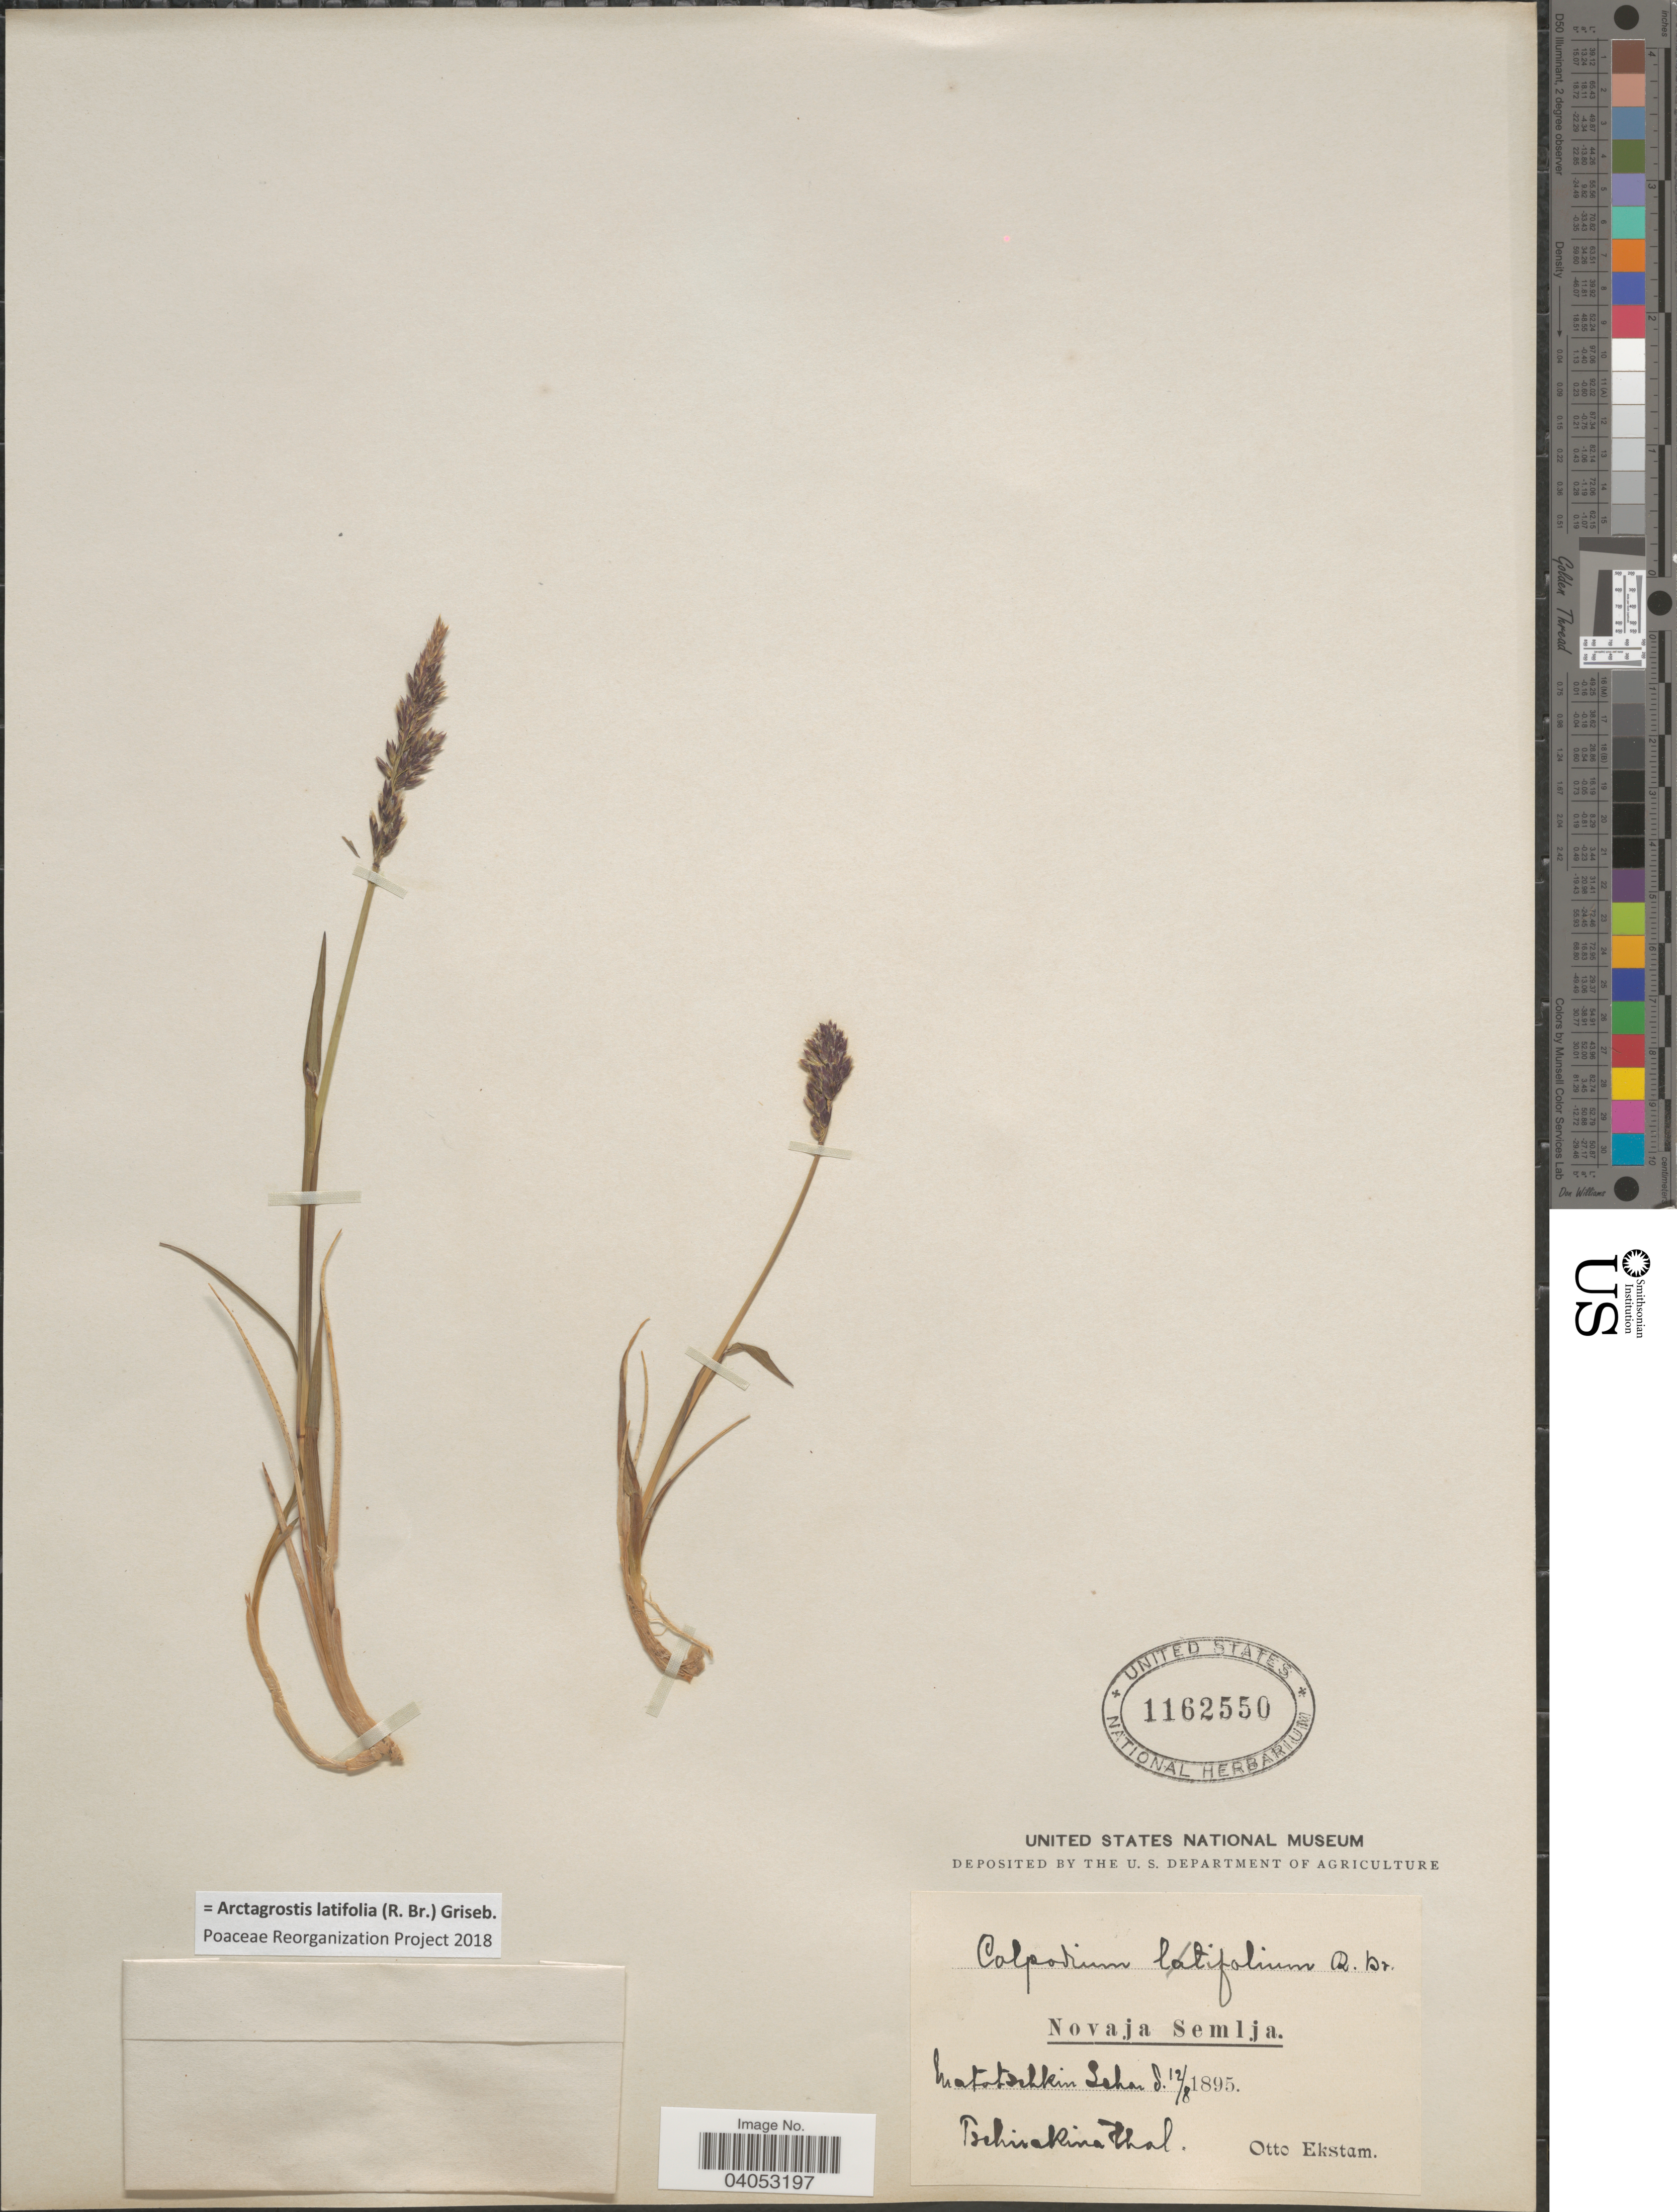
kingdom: Plantae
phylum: Tracheophyta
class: Liliopsida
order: Poales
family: Poaceae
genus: Arctagrostis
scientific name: Arctagrostis latifolia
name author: (R. Br.) Griseb.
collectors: O. Ekstam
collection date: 1895-08-12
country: Russian Federation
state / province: Arkhangelsk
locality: Novaja Semlja. Matotschkin Schar.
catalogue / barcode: US 1162550